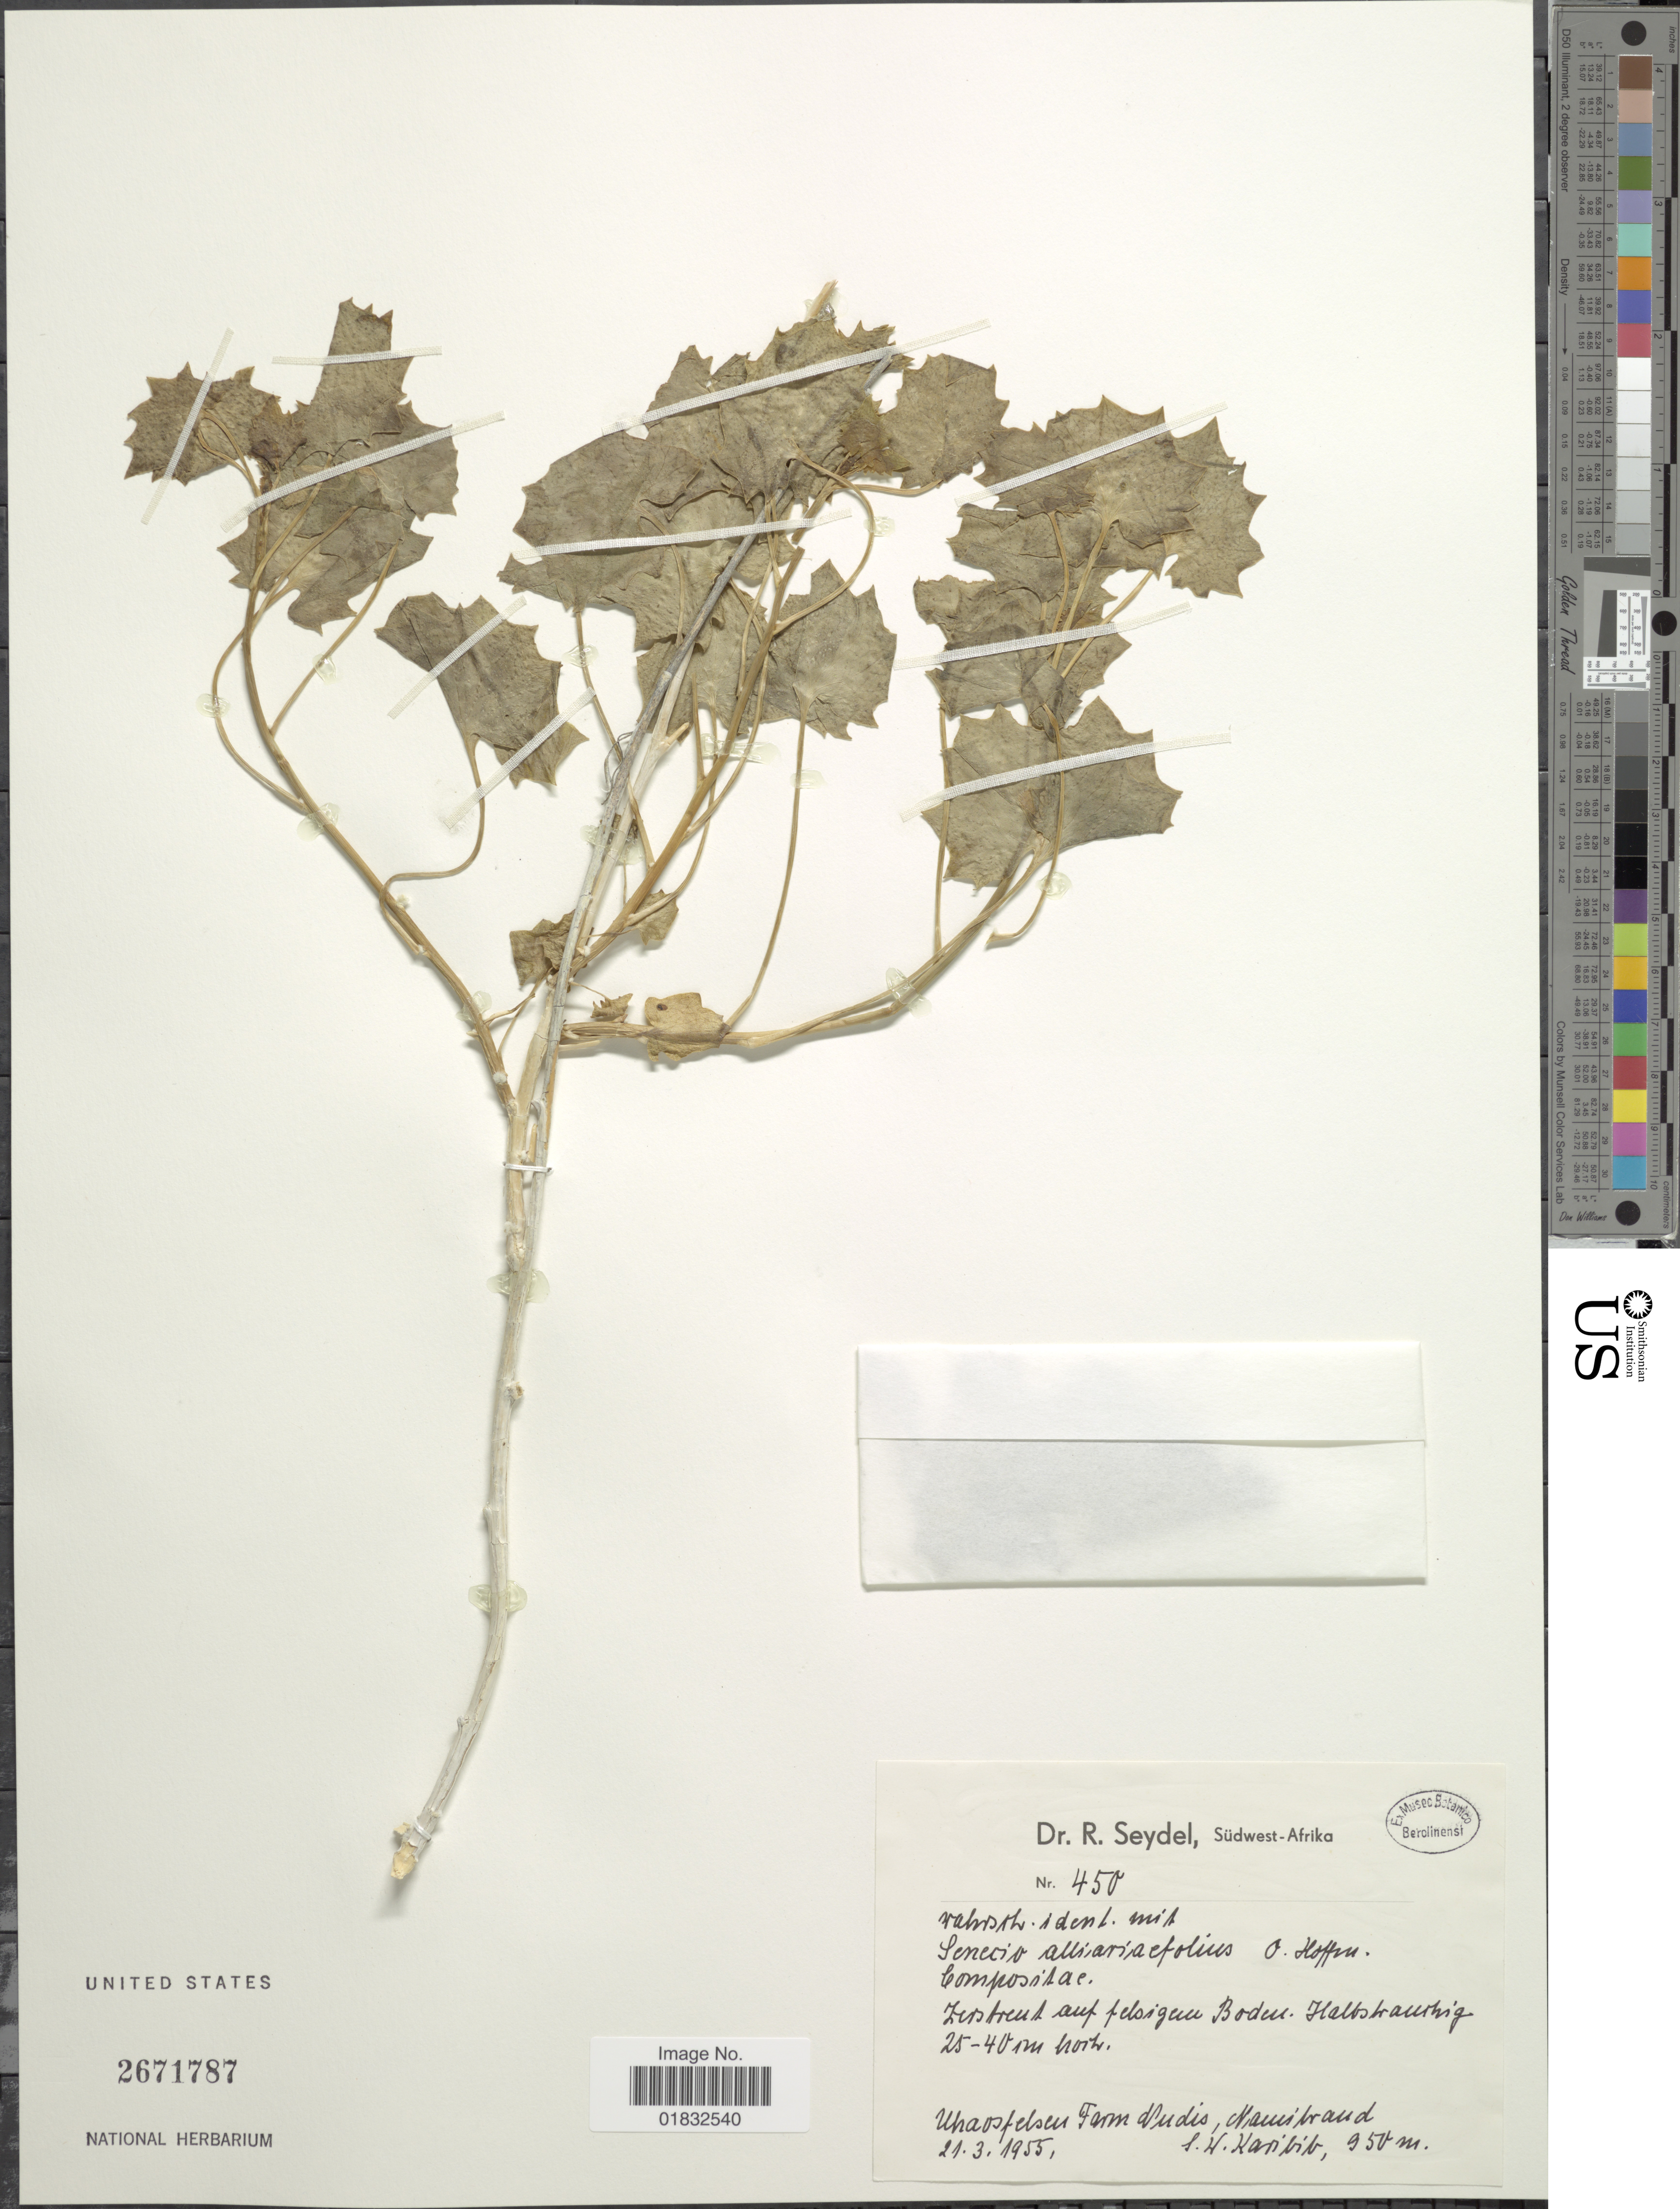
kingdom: Plantae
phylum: Tracheophyta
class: Magnoliopsida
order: Asterales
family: Asteraceae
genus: Dauresia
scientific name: Dauresia alliariifolia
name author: (O. Hoffm.) B. Nord. & Pelser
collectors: R. Seydel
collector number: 450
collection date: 1955-03-21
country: Namibia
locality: Südwest-Afrika, Uhaos felsen, Farm Nudis, Namibrand, S.W. Karibib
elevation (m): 950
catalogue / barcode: US 2671787